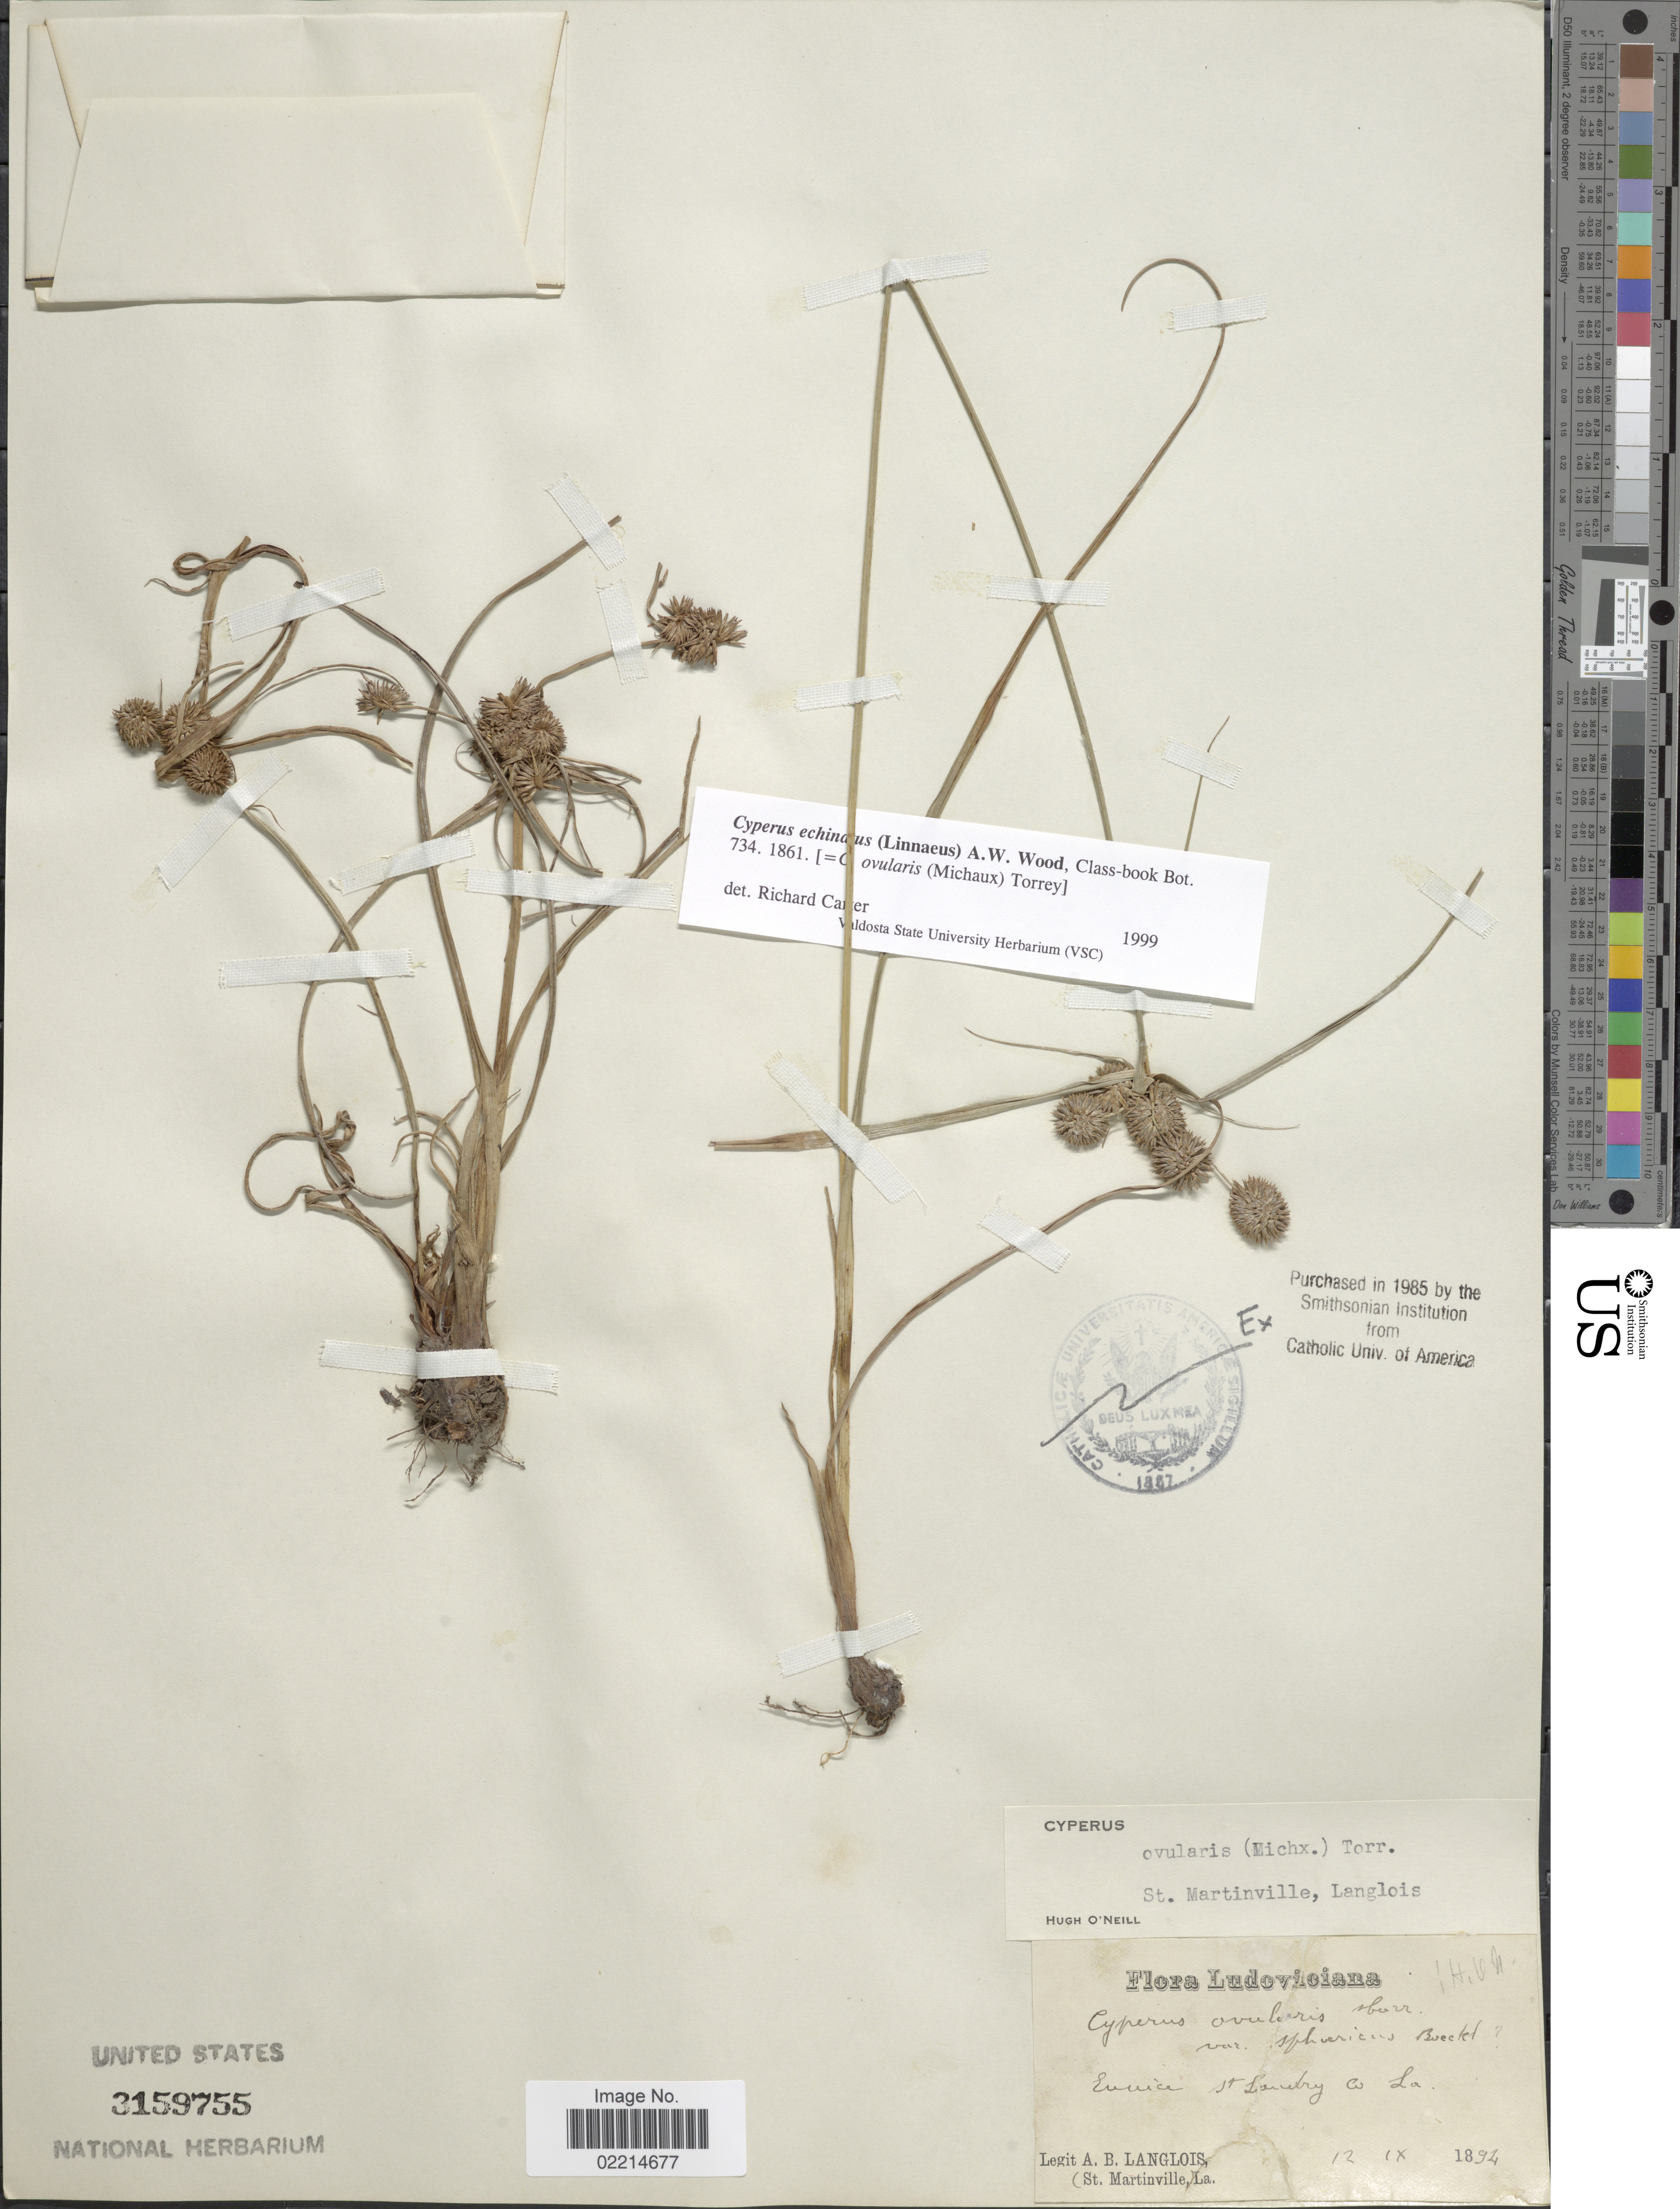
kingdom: Plantae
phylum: Tracheophyta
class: Liliopsida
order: Poales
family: Cyperaceae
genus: Cyperus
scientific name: Cyperus echinatus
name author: (L.) Alph. Wood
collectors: A. Langlois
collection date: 1894-09-12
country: United States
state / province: Louisiana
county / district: St. Landry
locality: Eunice St. Landry Co. La.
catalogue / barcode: US 3159755